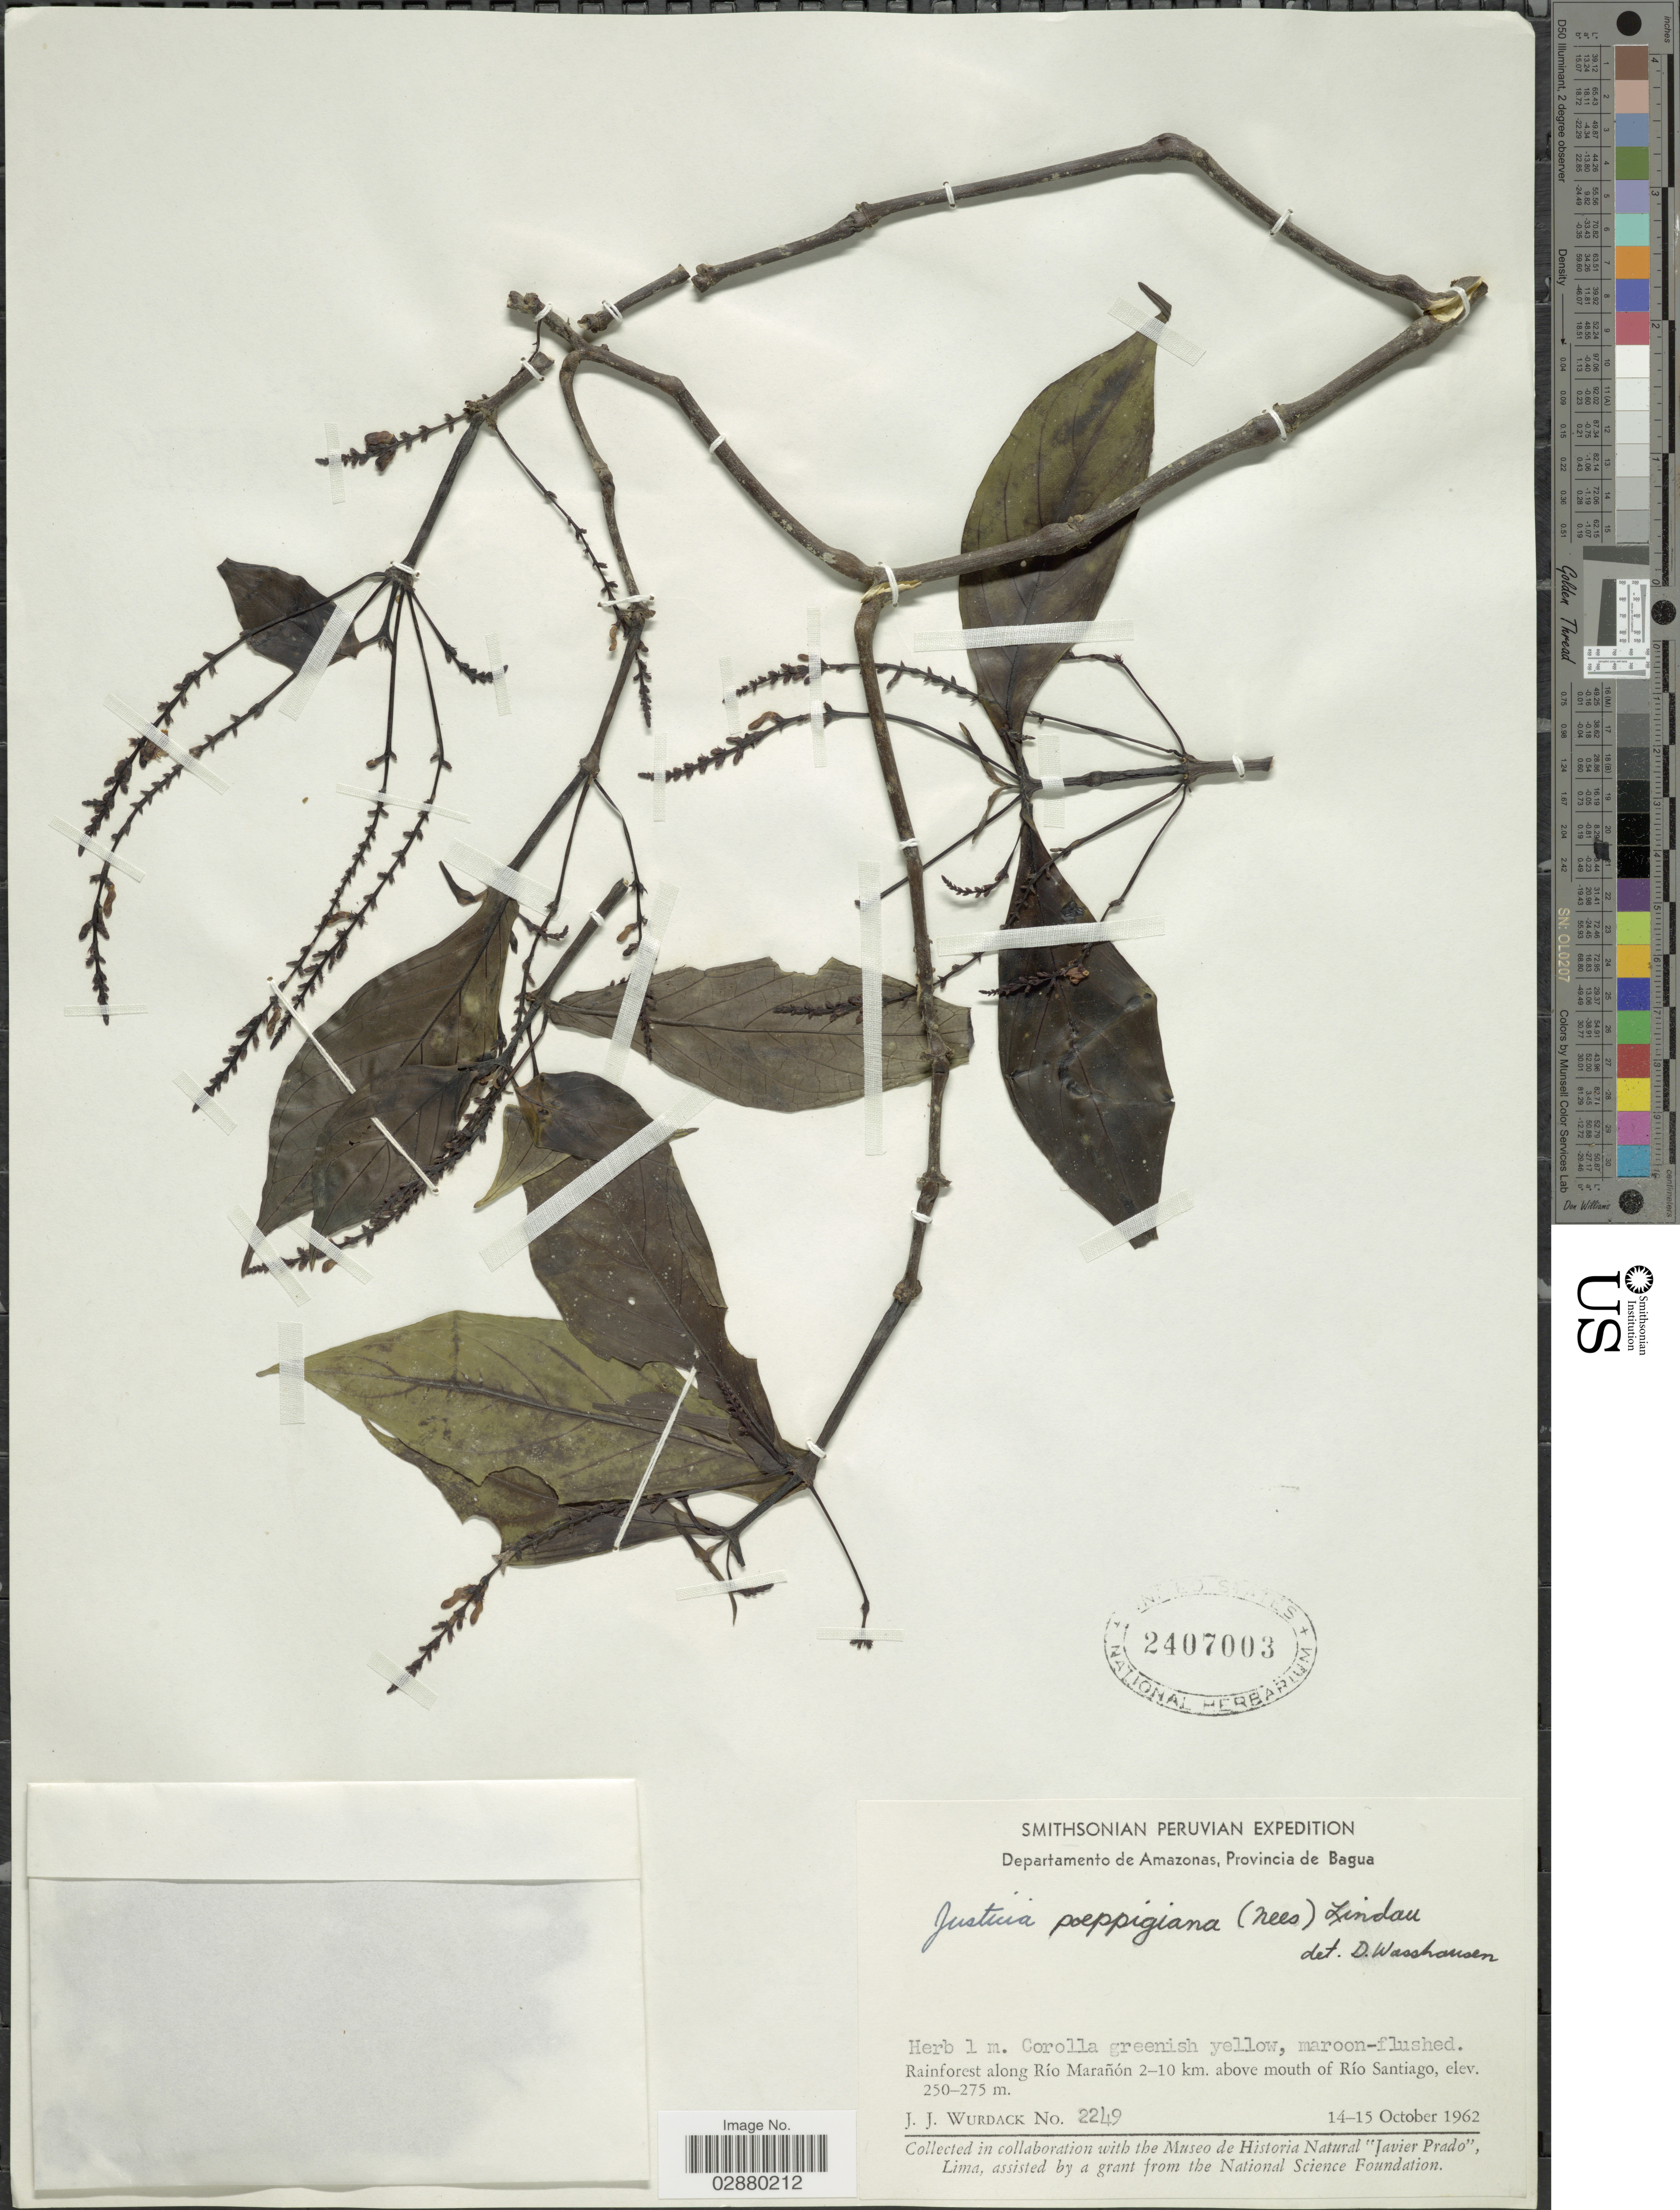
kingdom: Plantae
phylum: Tracheophyta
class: Magnoliopsida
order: Lamiales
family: Acanthaceae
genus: Justicia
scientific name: Justicia poeppigiana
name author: (Nees) Lindau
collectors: J. J. Wurdack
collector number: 2249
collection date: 1962-10-14/1962-10-15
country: Peru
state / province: Amazonas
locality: Departamento de Amazonas, Provincia de Bagua, Rainforest along Río Marañón 2-10 km. above mouth of Río Santiago.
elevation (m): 250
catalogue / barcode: US 2407003